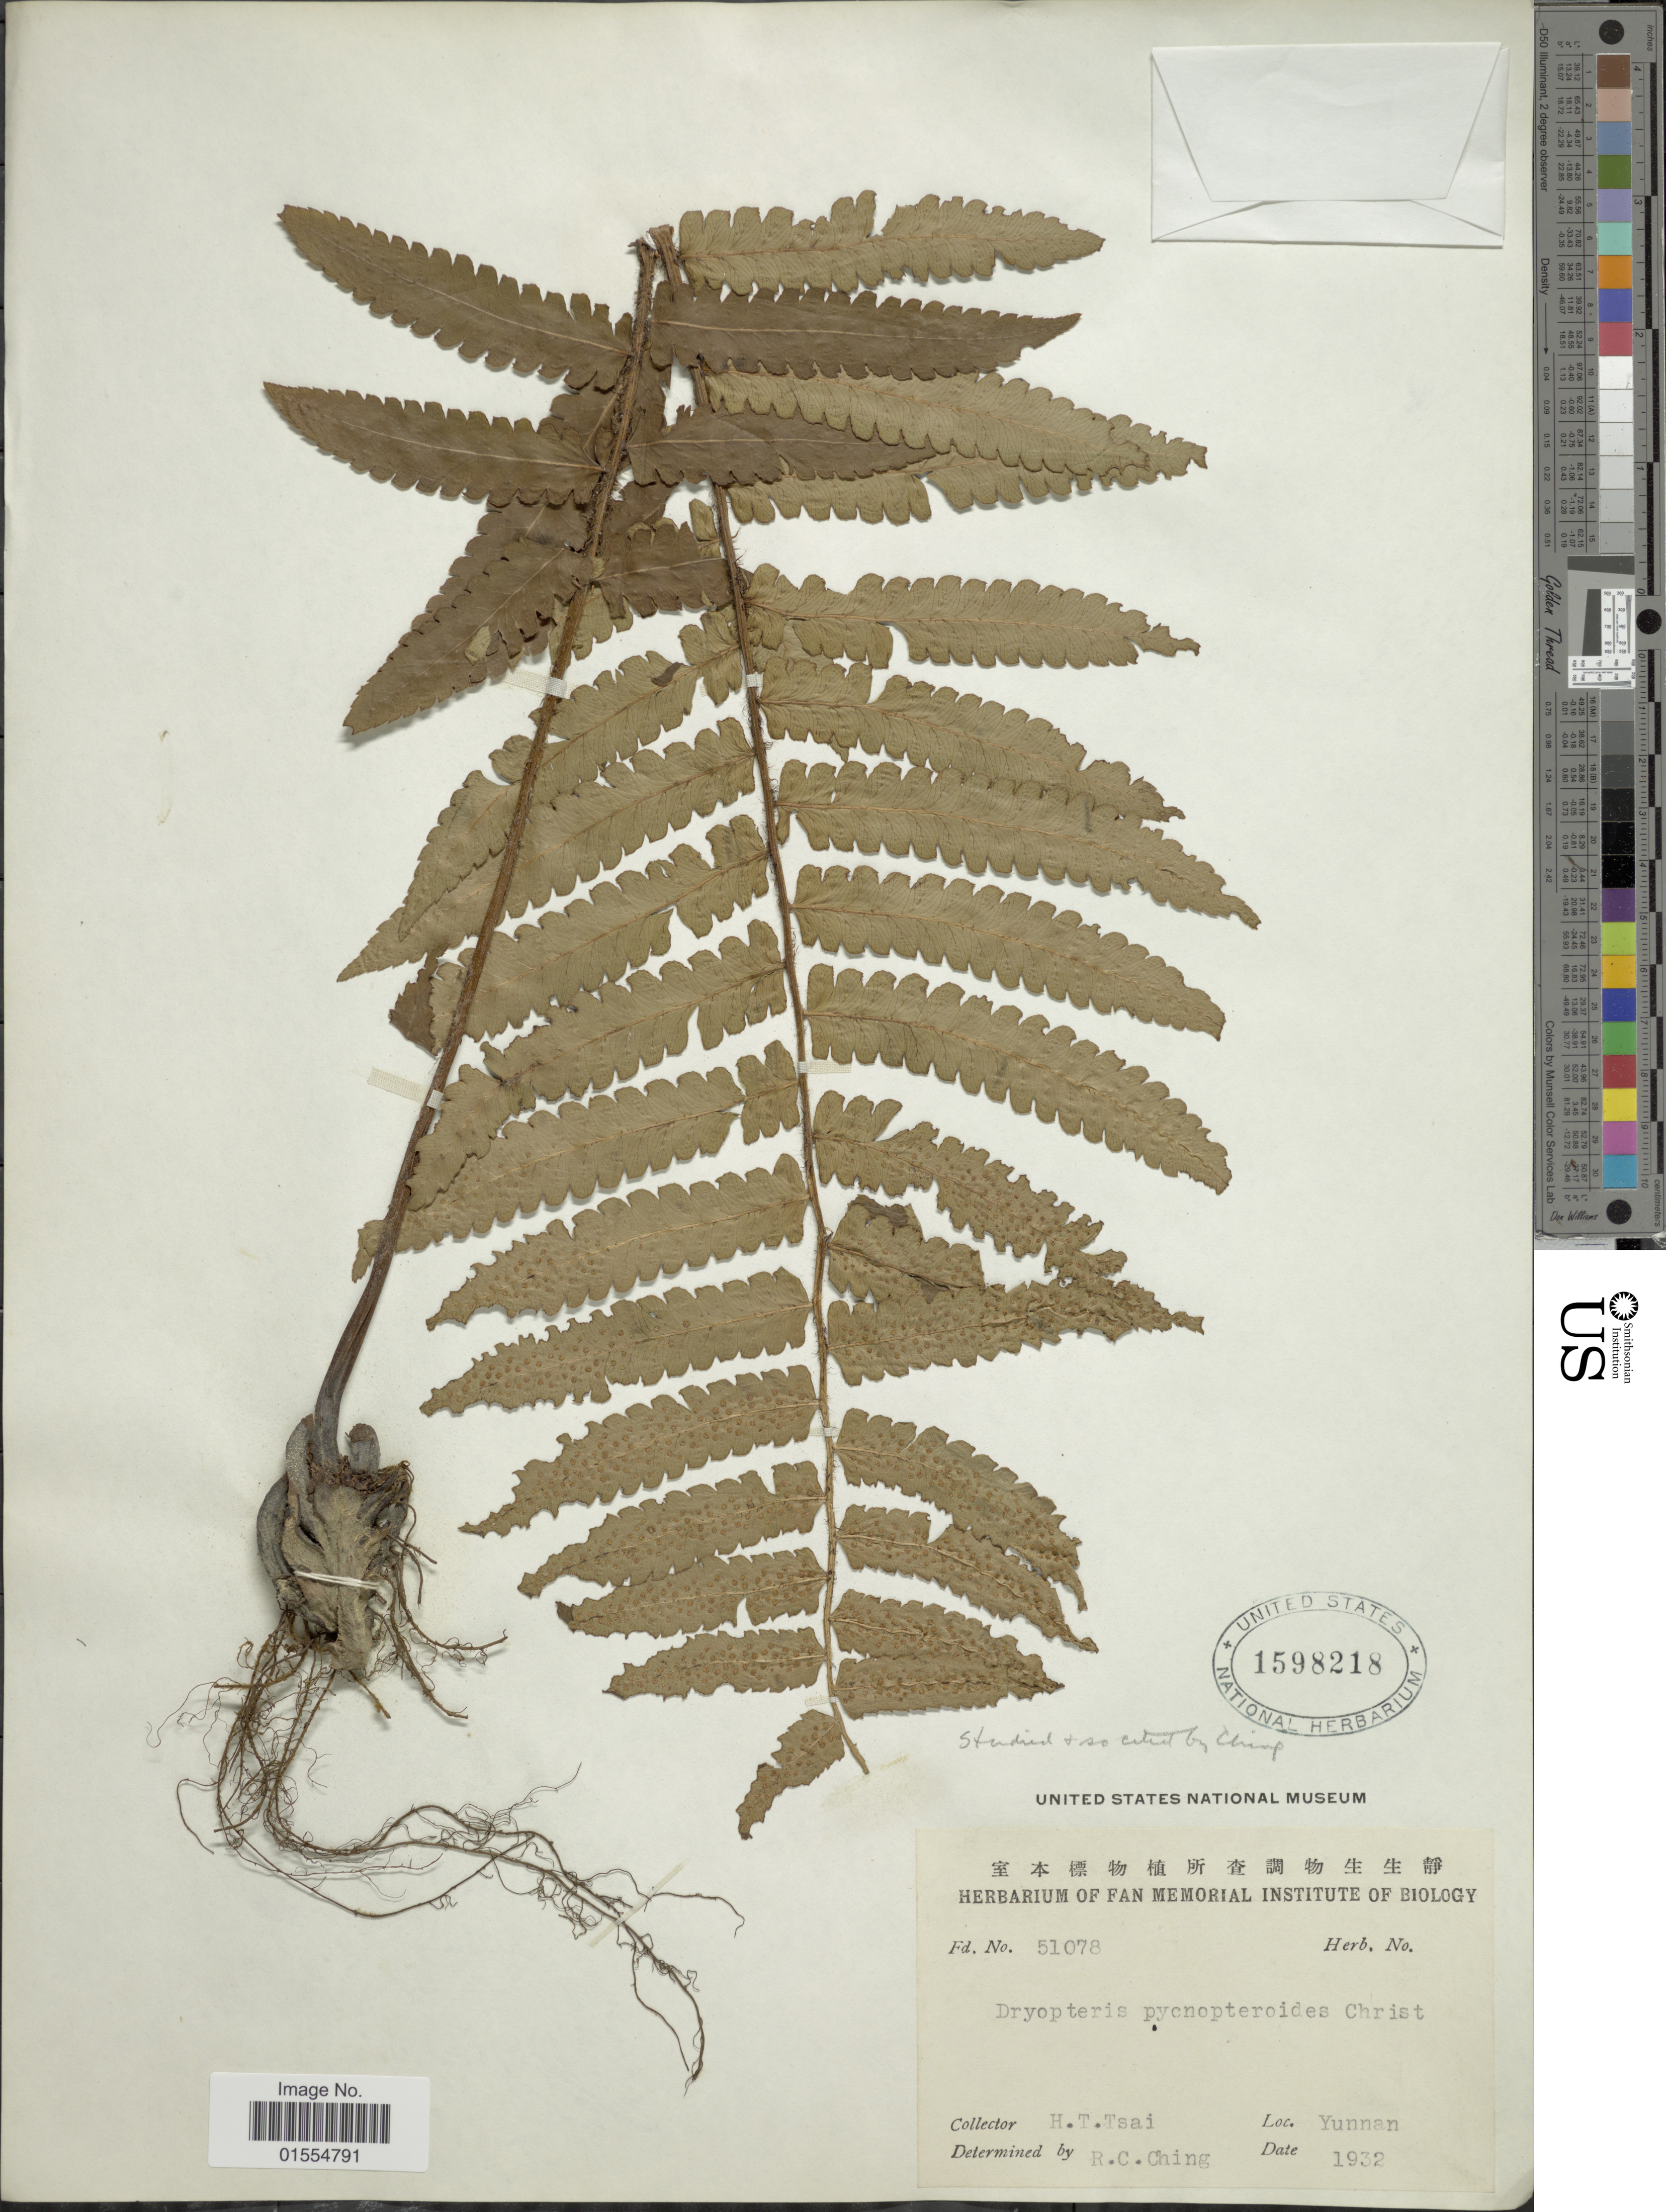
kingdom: Plantae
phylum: Tracheophyta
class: Polypodiopsida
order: Polypodiales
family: Dryopteridaceae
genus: Dryopteris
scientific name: Dryopteris pycnopteroides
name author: (Christ) C. Chr.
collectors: H. Tsai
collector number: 51078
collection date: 1932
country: China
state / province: Yunnan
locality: Yunnan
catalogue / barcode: US 1598218